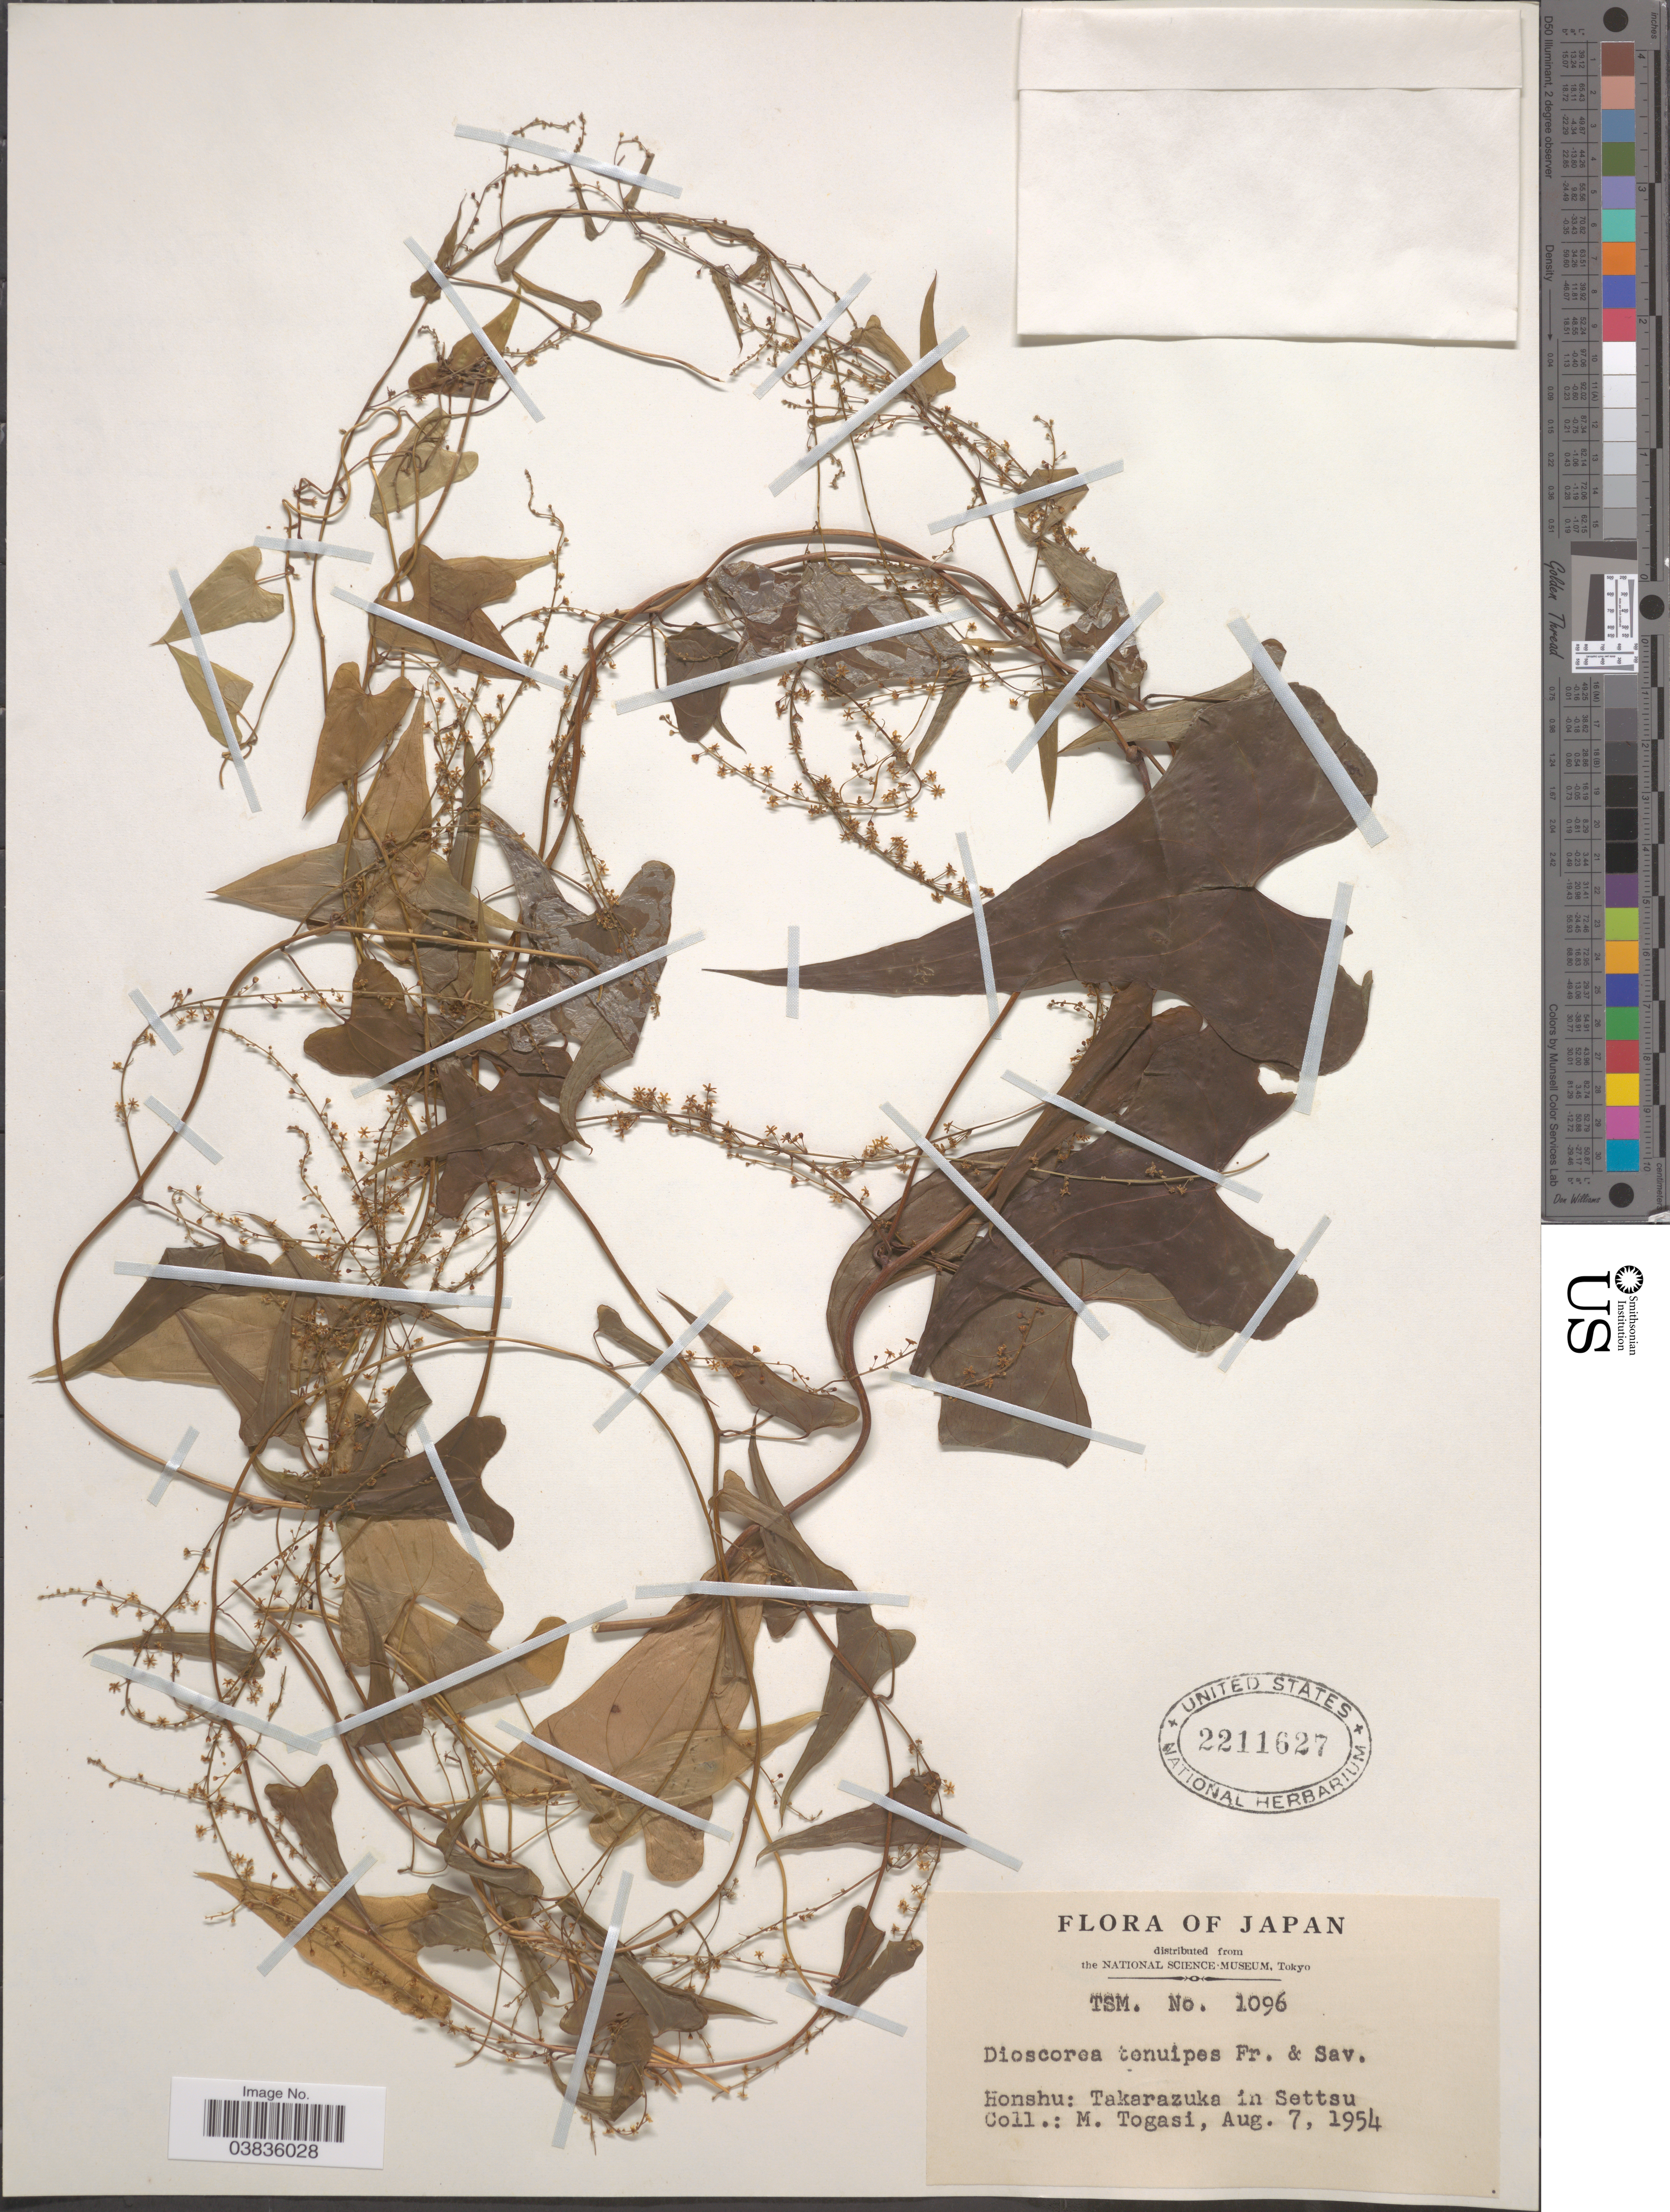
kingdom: Plantae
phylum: Tracheophyta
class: Liliopsida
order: Dioscoreales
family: Dioscoreaceae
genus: Dioscorea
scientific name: Dioscorea tenuipes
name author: Franch. & Sav.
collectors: M. Togasi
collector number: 1096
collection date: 1954-08-07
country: Japan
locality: Honshu: Takarazuka in Settsu.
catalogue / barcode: US 2211627